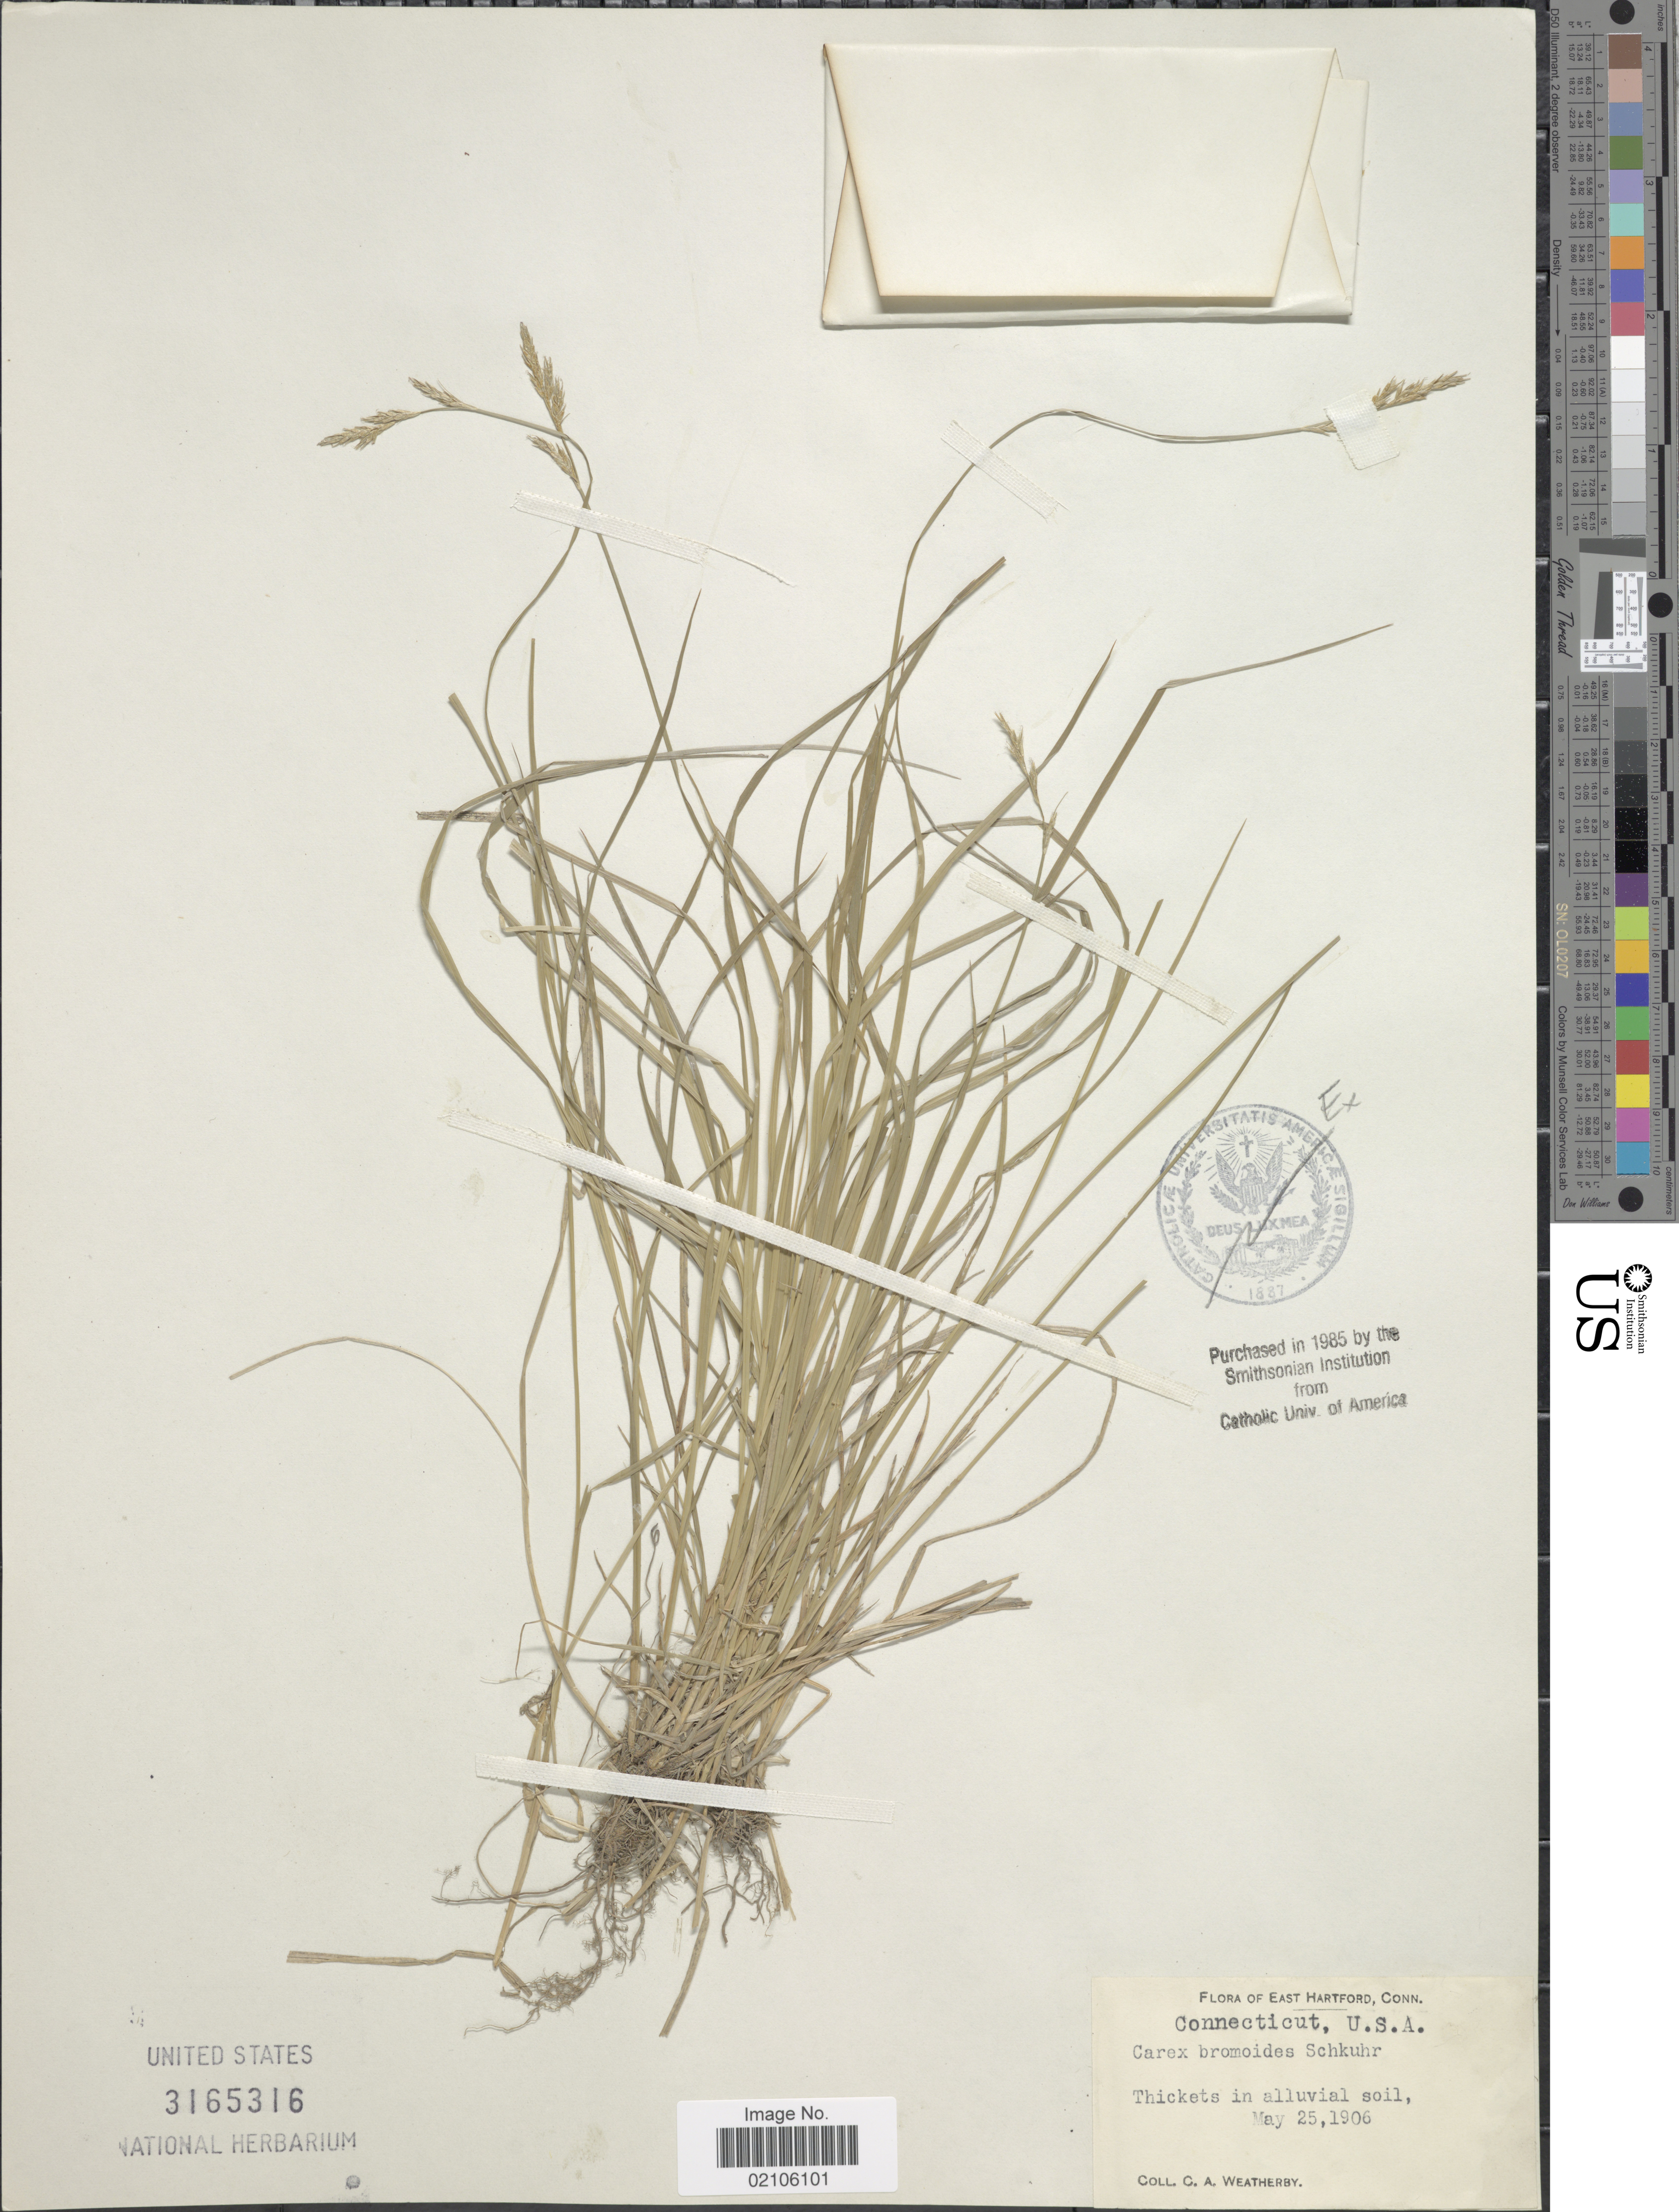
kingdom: Plantae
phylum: Tracheophyta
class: Liliopsida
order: Poales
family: Cyperaceae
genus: Carex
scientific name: Carex bromoides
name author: Willd.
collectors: C. A. Weatherby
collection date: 1906-05-25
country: United States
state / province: Connecticut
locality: East Hartford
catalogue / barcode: US 3165316